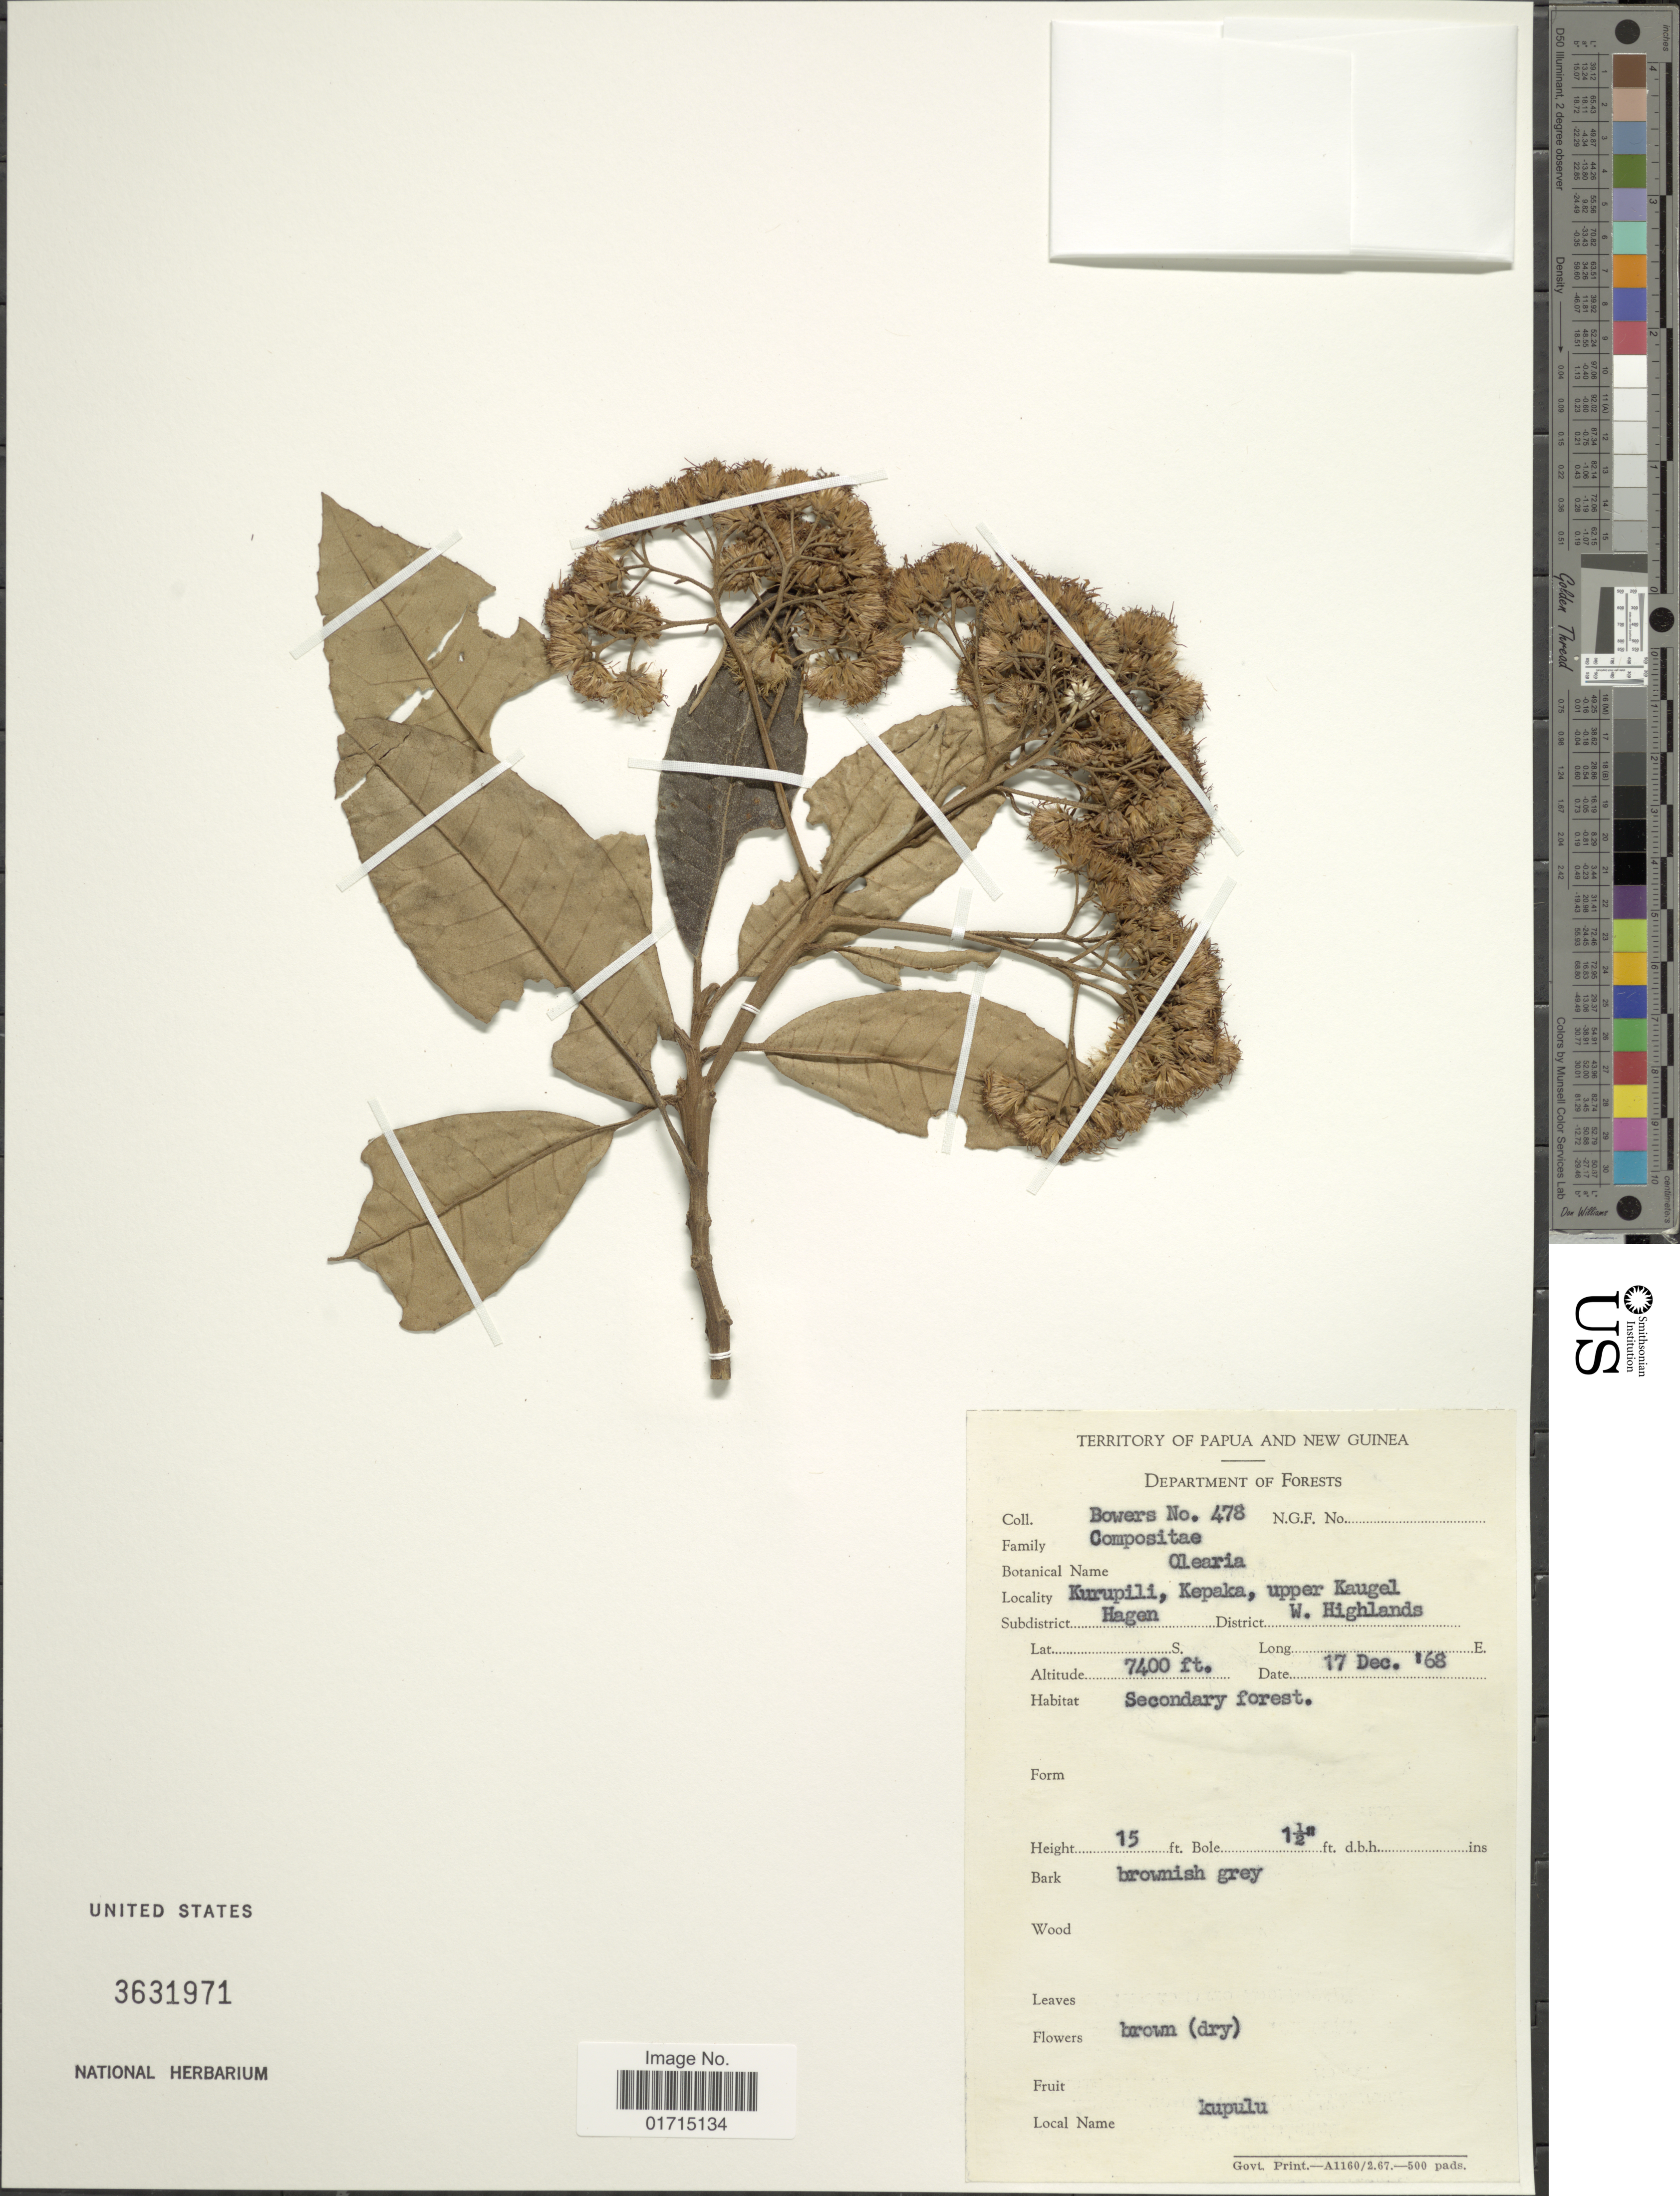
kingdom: Plantae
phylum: Tracheophyta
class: Magnoliopsida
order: Asterales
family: Asteraceae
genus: Olearia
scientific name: Olearia sp.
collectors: -. Bowers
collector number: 478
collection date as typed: Transcribed d/m/y: 17/12/68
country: Papua New Guinea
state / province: Western Highlands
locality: Kurupuli, Kepaka, upper Kaugel. Subdistrict Hage. District, W. Highlands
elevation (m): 2256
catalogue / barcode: US 3631971